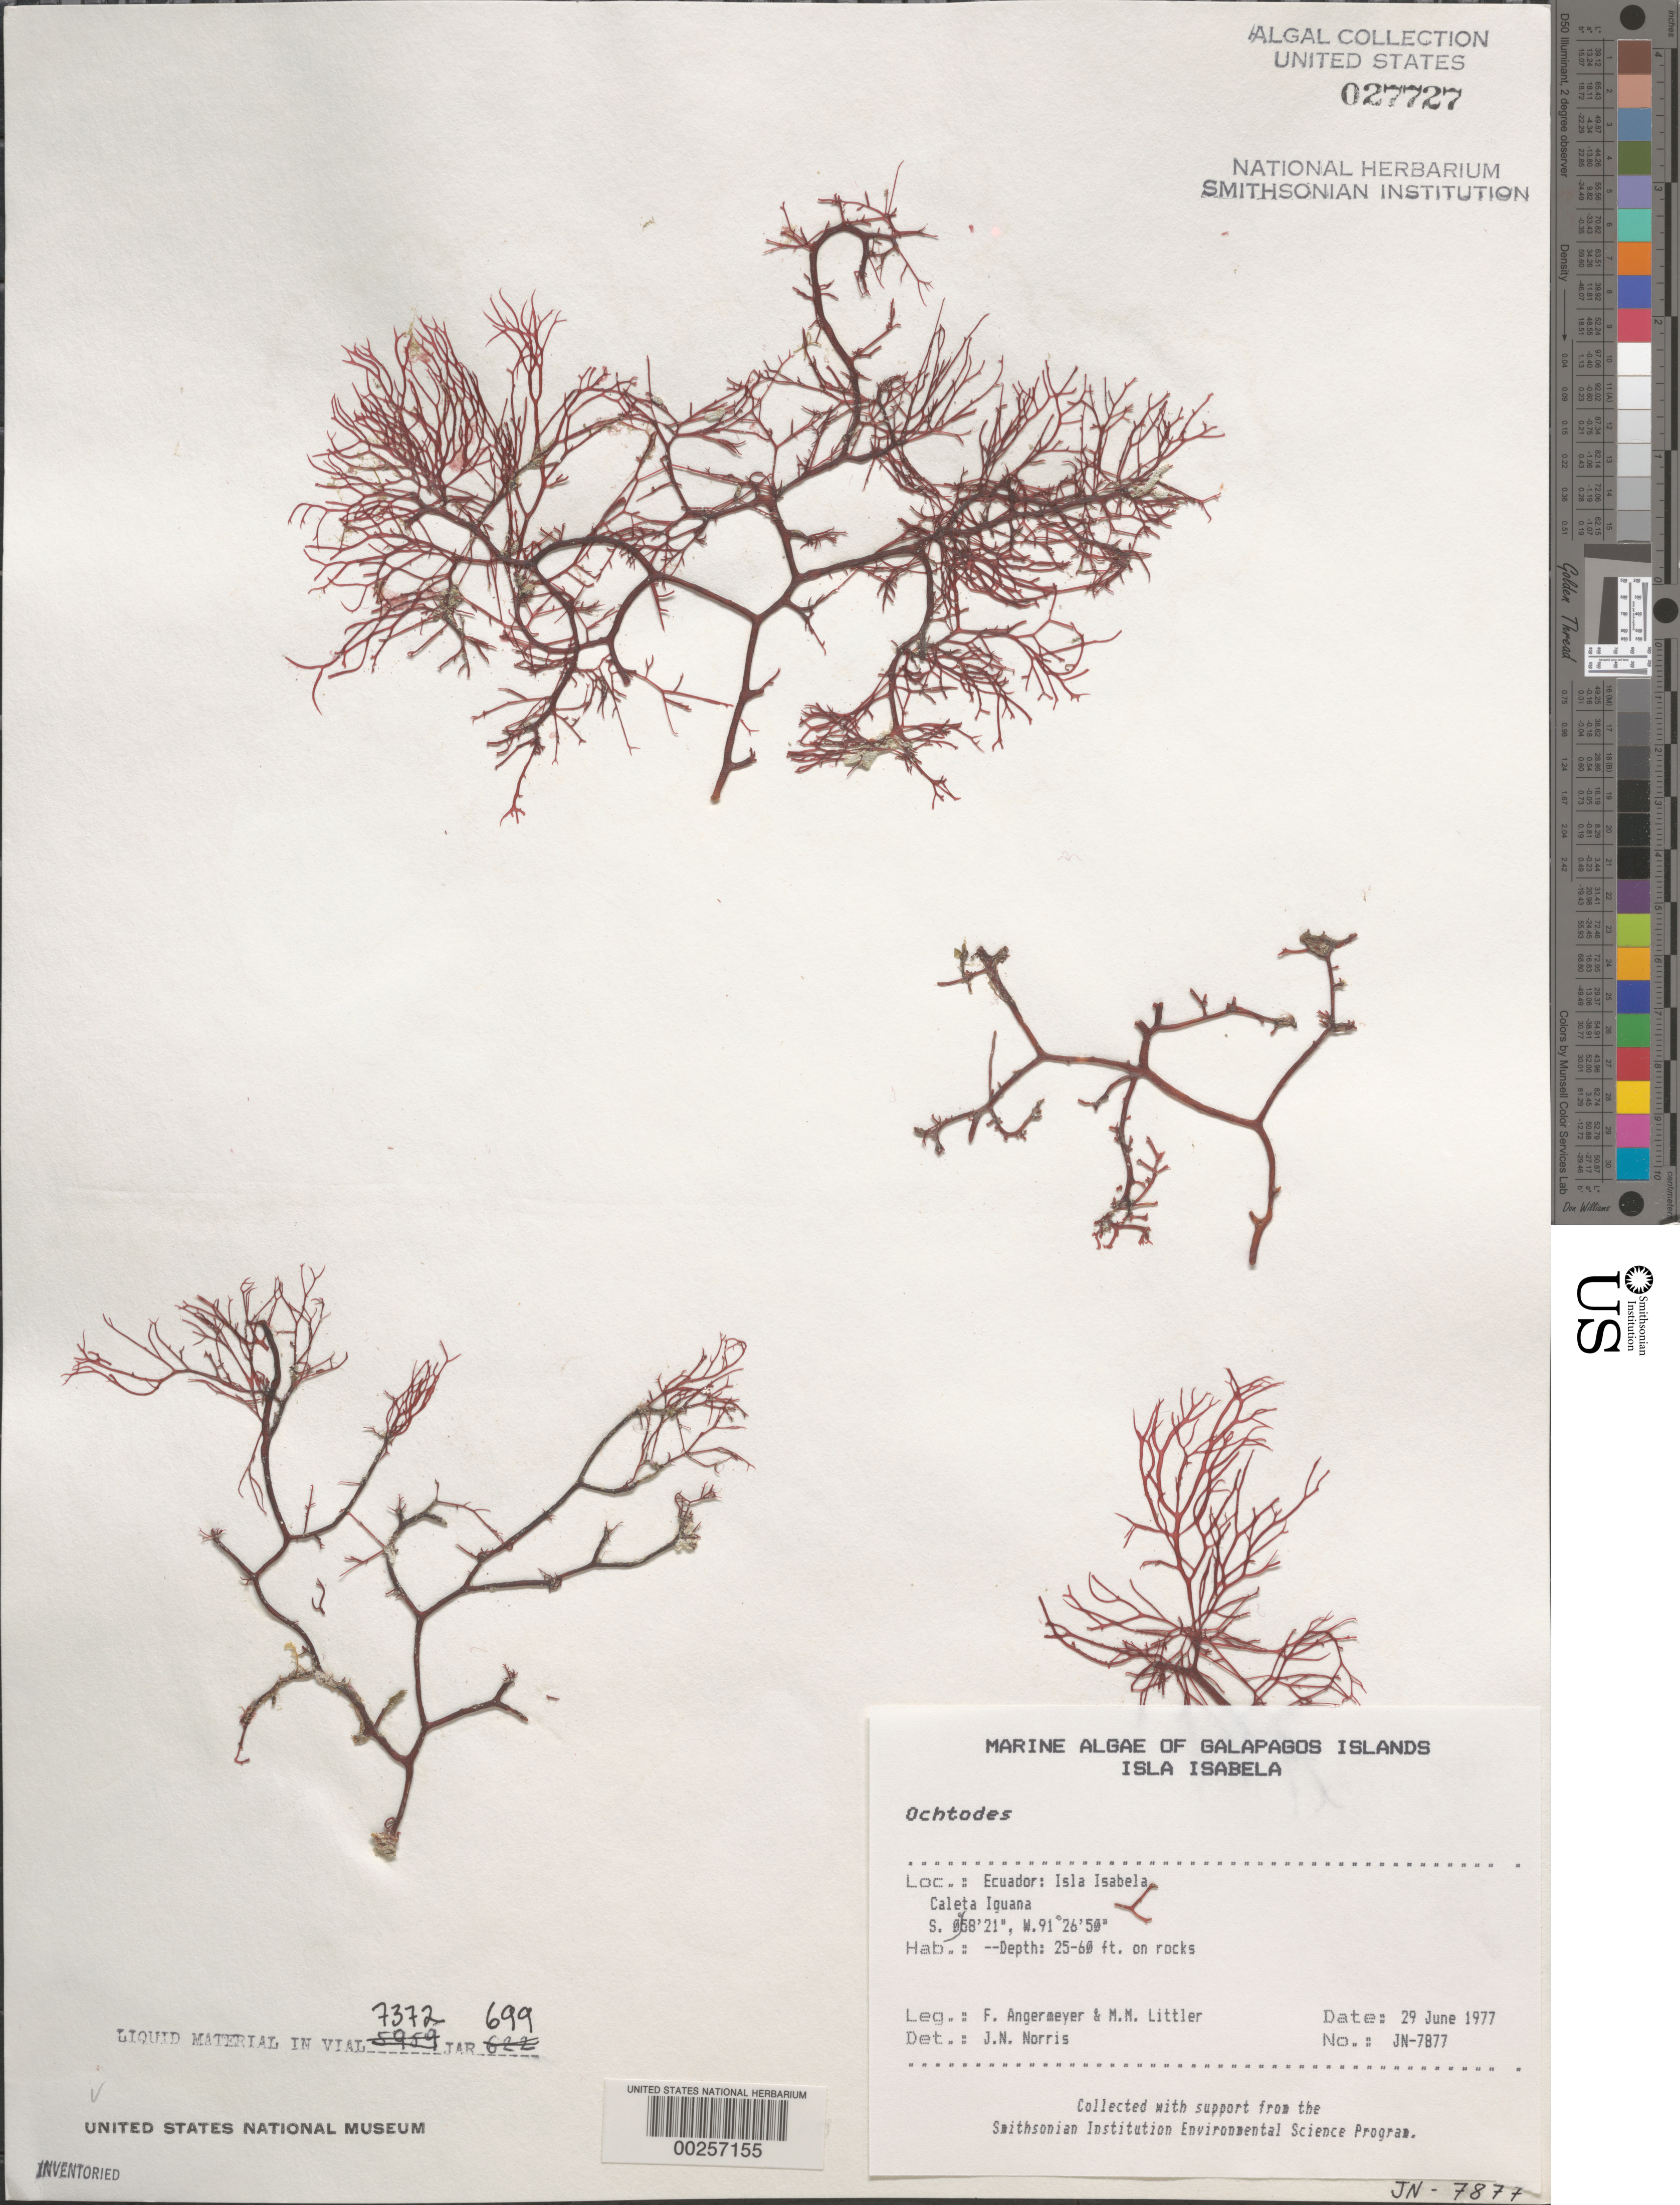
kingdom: Plantae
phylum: Rhodophyta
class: Florideophyceae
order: Gigartinales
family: Rhizophyllidaceae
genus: Ochtodes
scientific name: Ochtodes sp.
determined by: Norris, James N.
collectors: F. Angermeyer & M. M. Littler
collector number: Jn-7877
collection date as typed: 29 Jun 1977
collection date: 1977-06-29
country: Ecuador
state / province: Colón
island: Isabela [Albemarle]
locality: Caleta Iguana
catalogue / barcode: US 27727